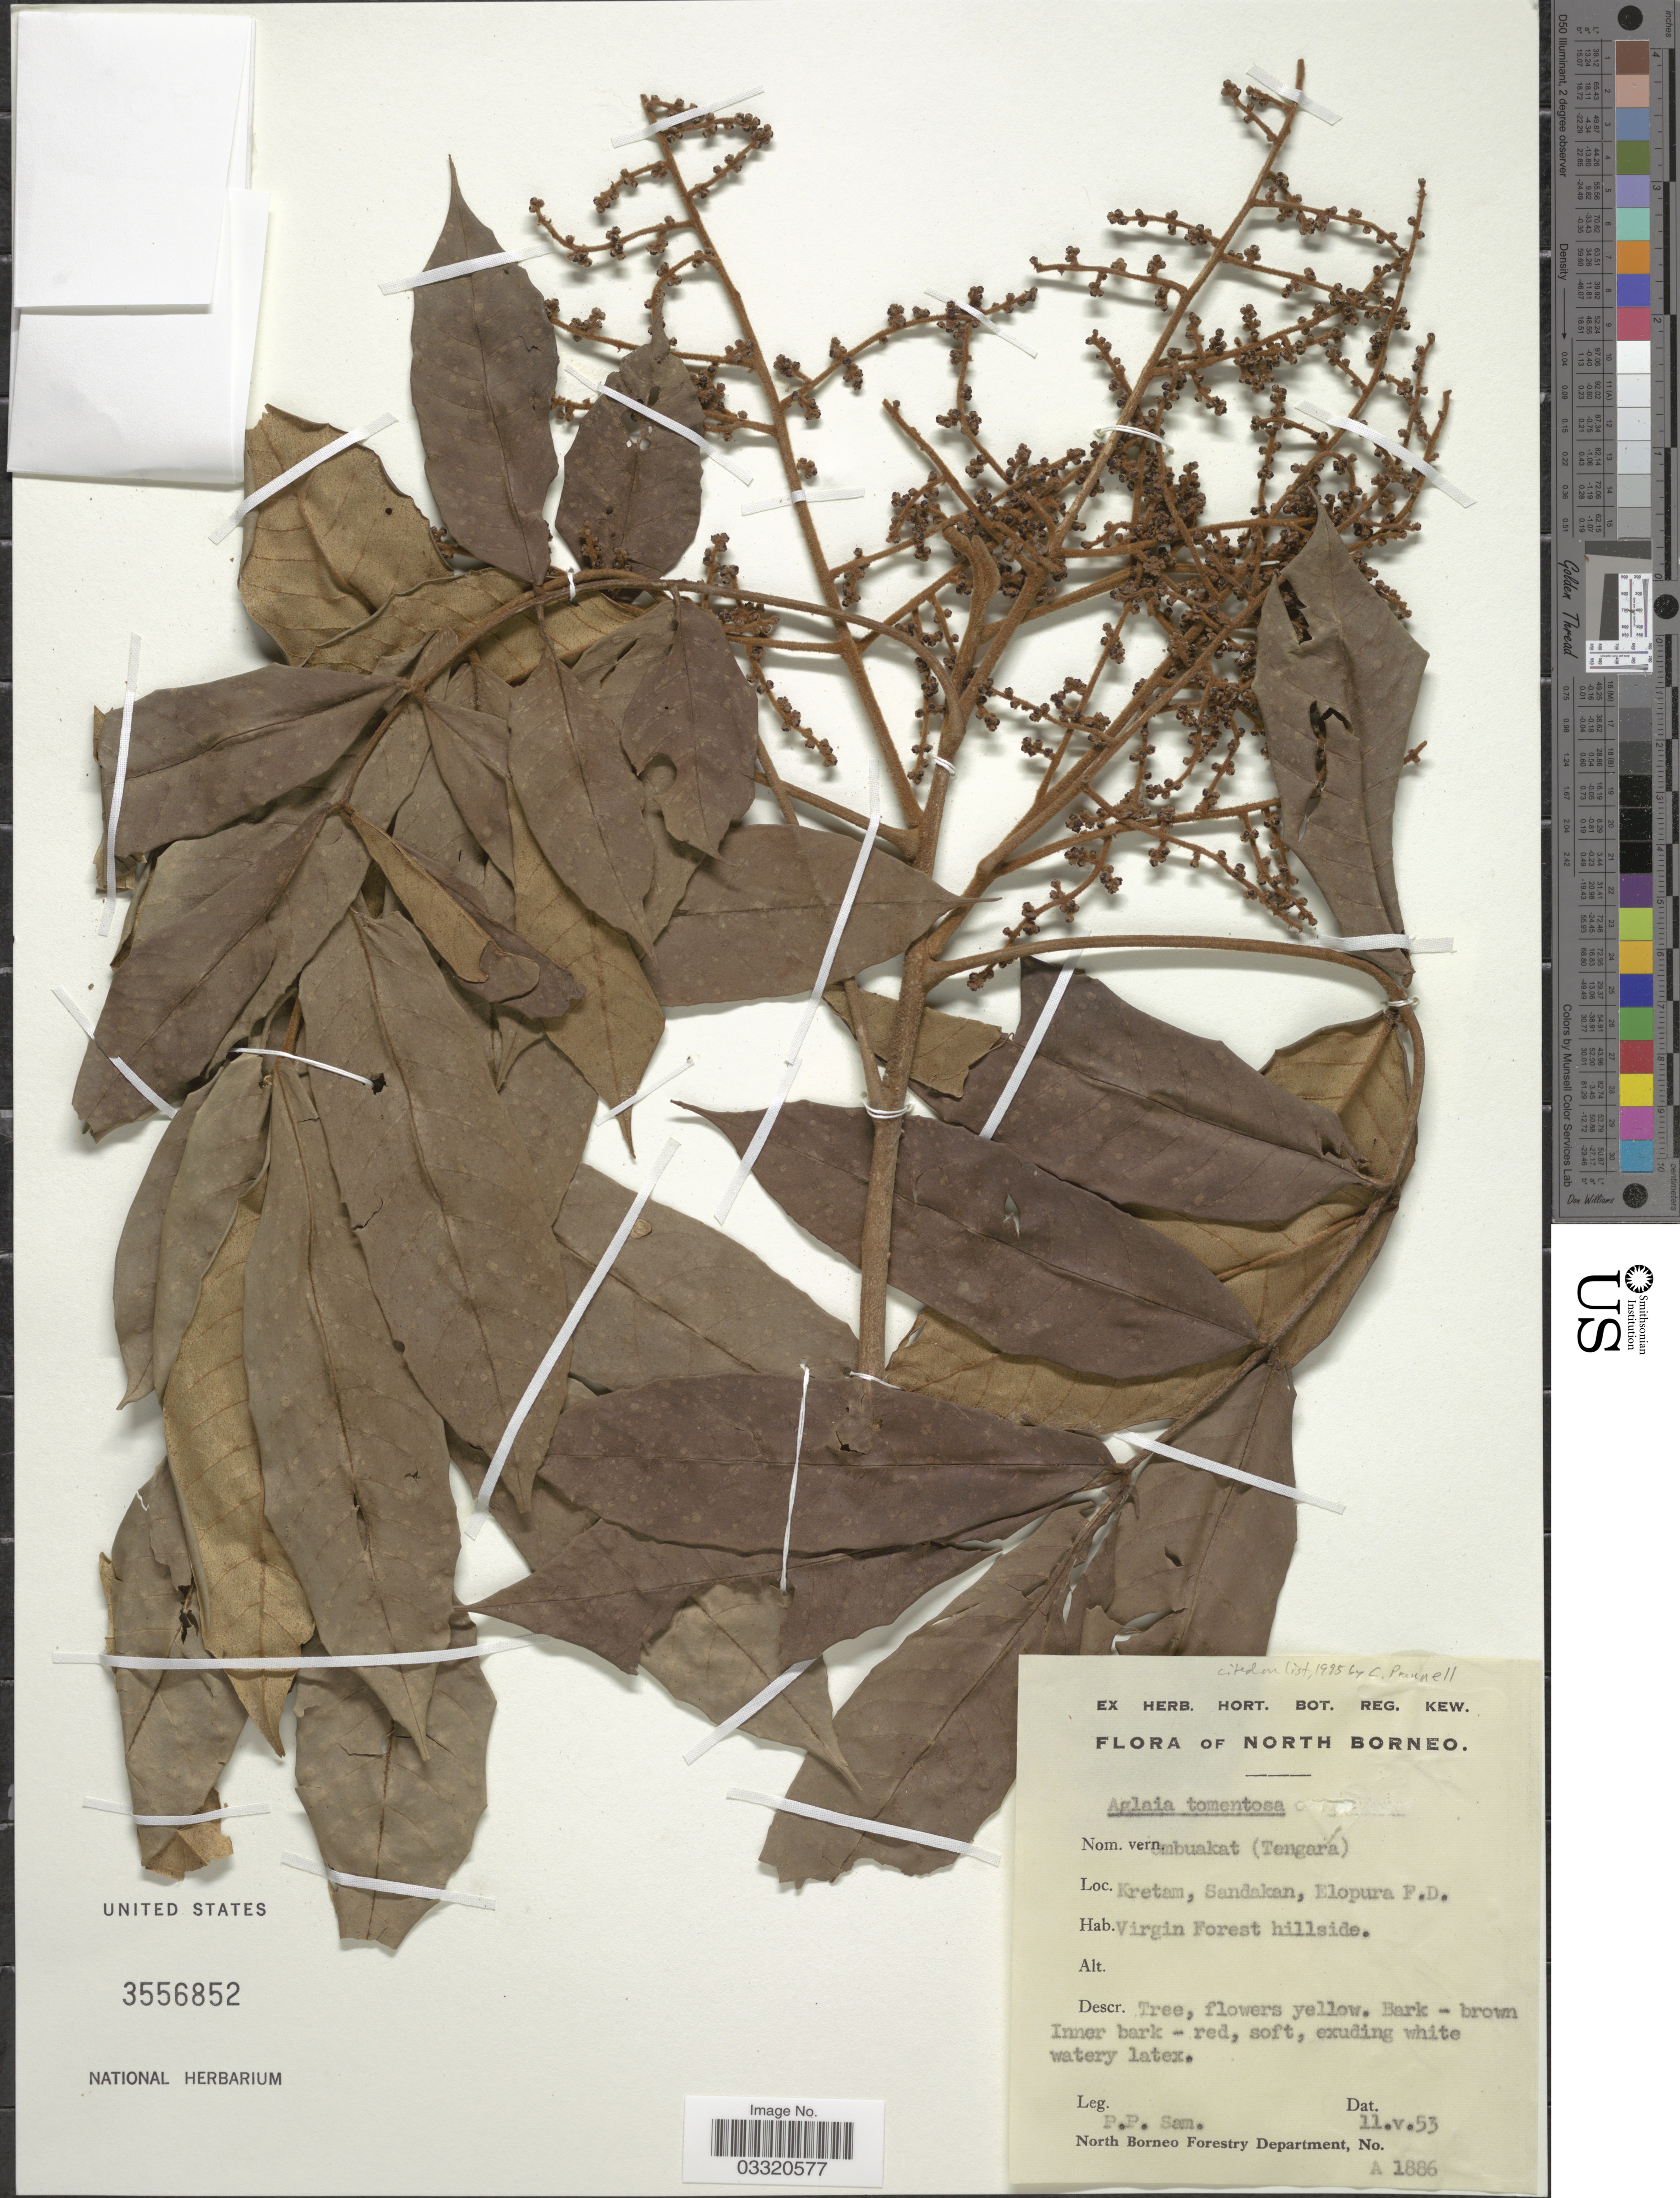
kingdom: Plantae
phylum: Tracheophyta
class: Magnoliopsida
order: Sapindales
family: Meliaceae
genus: Aglaia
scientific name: Aglaia tomentosa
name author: Teijsm. & Binn.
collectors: P.P. Sam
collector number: A 1886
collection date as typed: Transcribed d/m/y: 11/5/53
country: Malaysia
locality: North Borneo. Kretam, Sandakan, Elopura F.D. Virgin Forest hillside.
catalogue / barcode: US 3556852